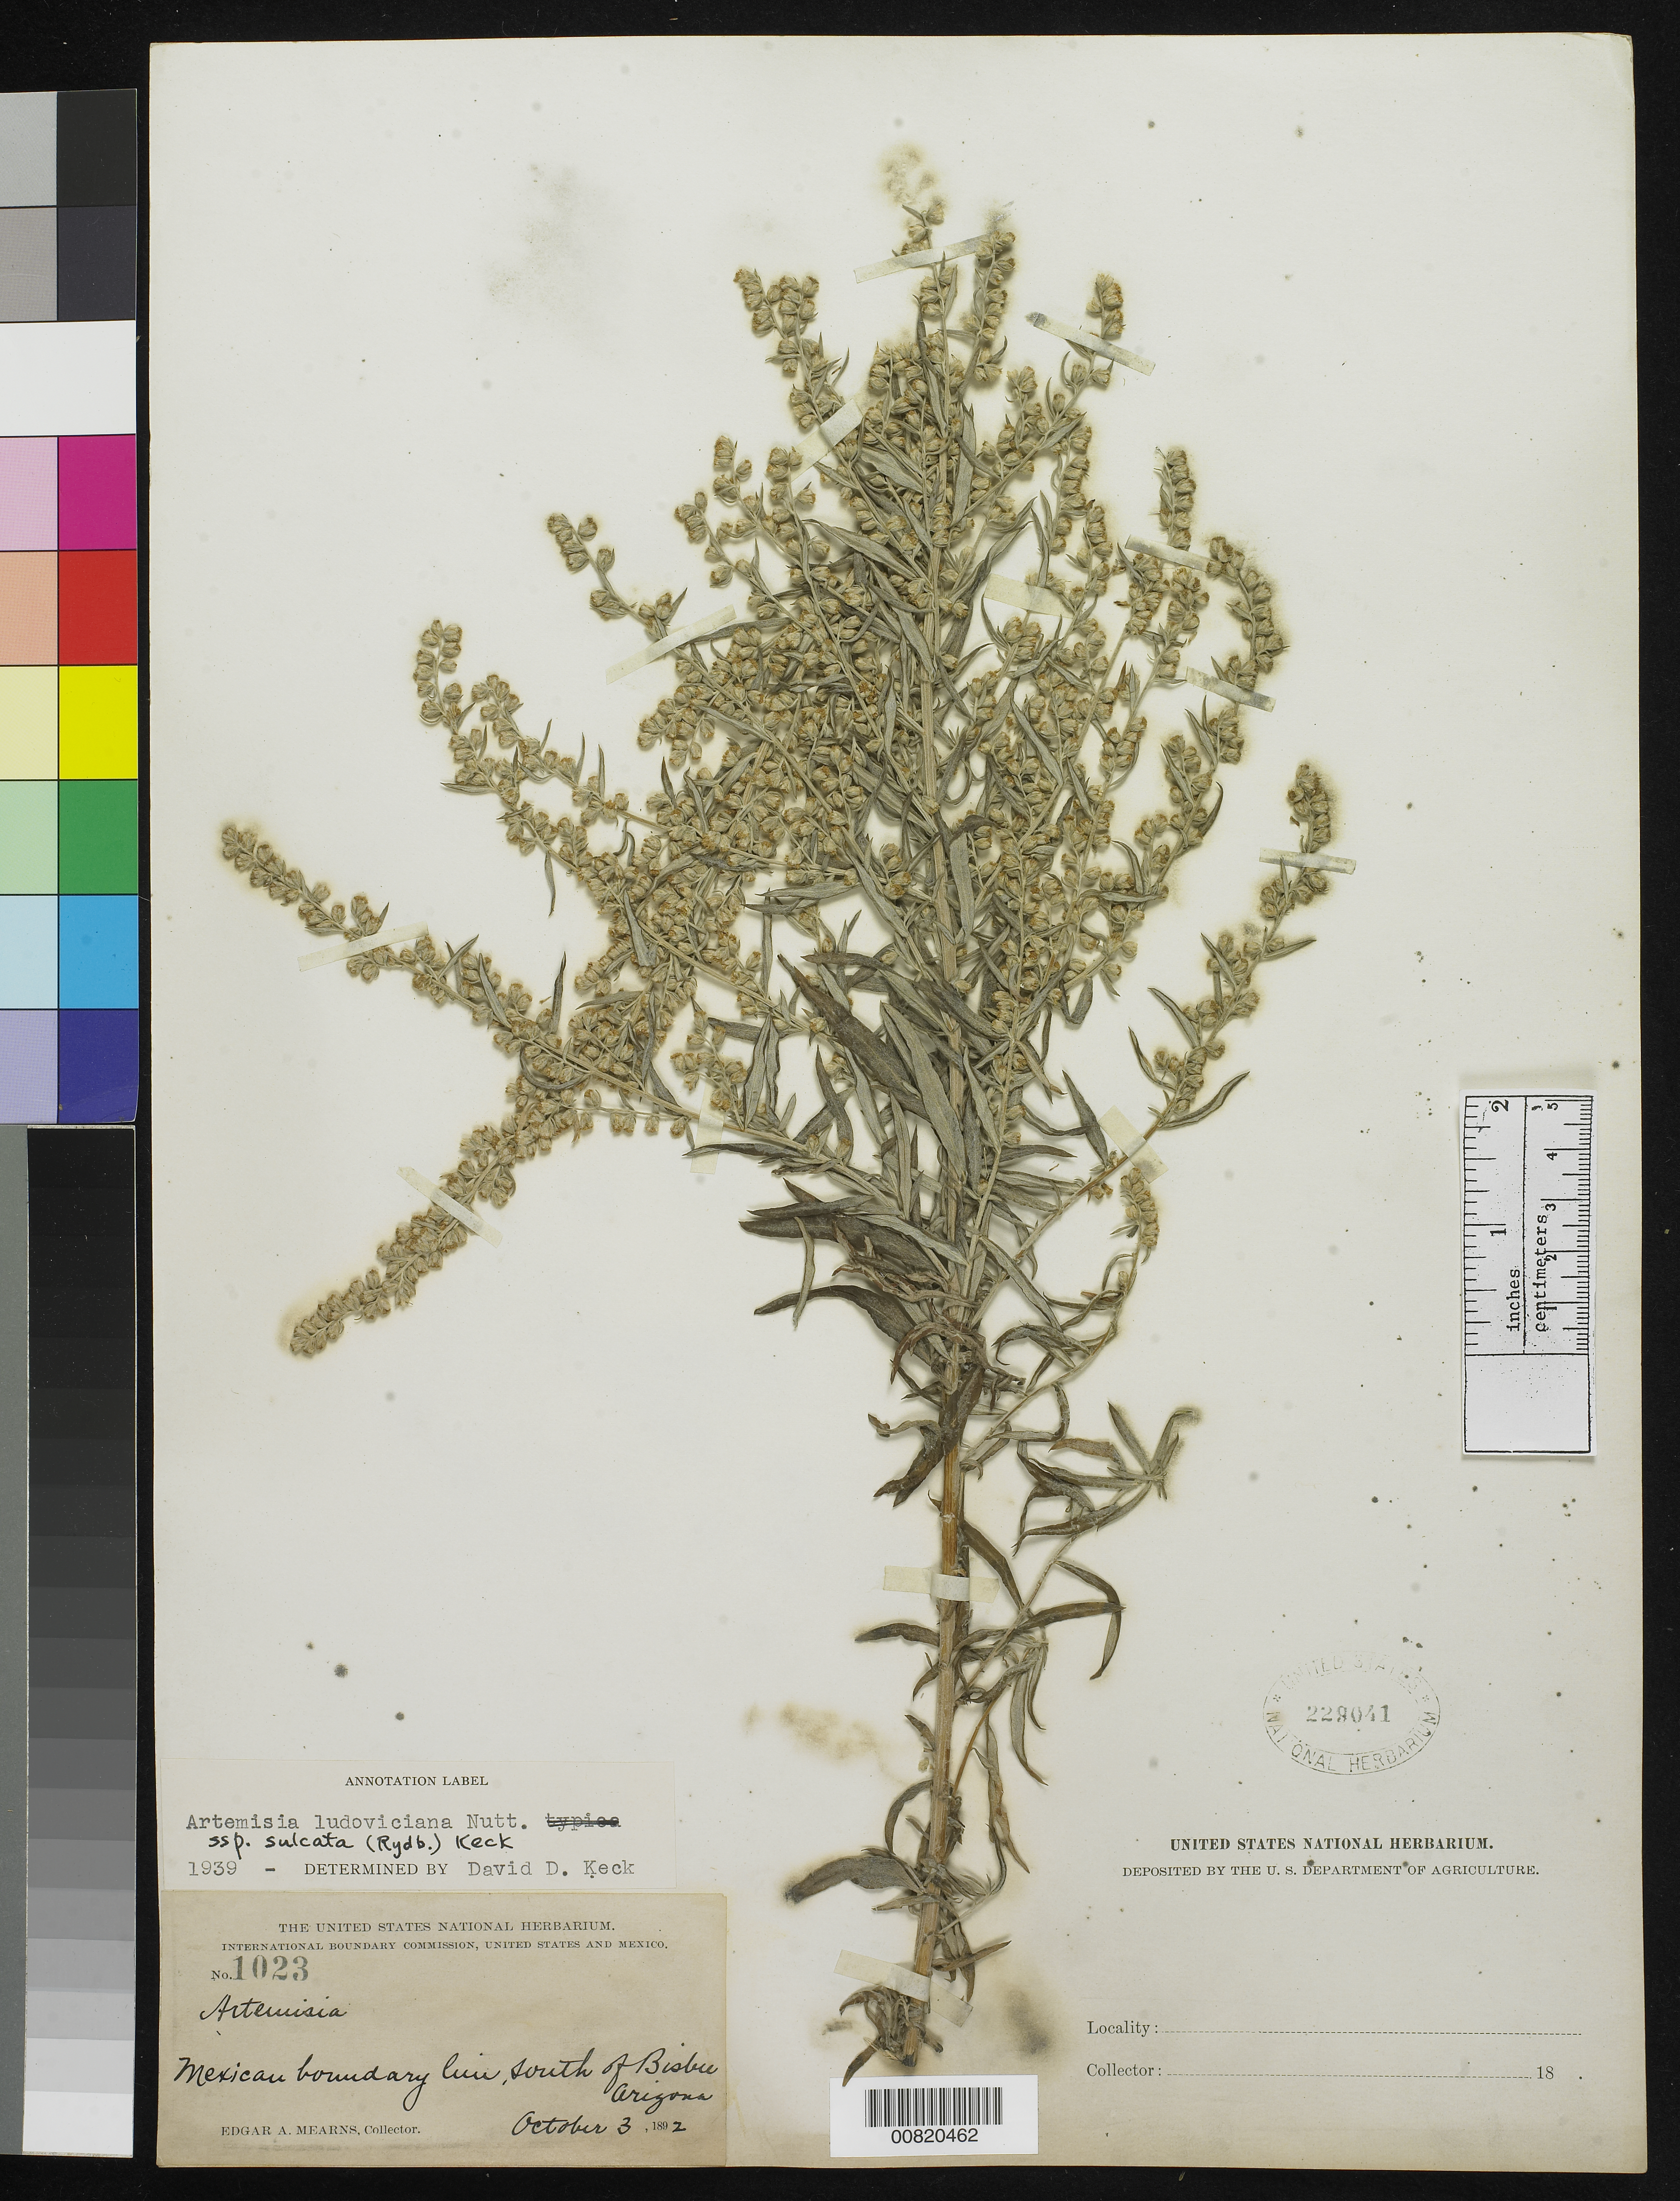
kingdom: Plantae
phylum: Tracheophyta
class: Magnoliopsida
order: Asterales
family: Asteraceae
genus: Artemisia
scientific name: Artemisia ludoviciana subsp. sulcata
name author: (Rydb.) D.D. Keck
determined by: Keck, David D.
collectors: E. A. Mearns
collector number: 1023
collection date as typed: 03 Oct 1892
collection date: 1892-10-03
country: United States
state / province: Arizona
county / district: Cochise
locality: Mexican Boundary Line, S of Bisbee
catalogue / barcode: US 229041